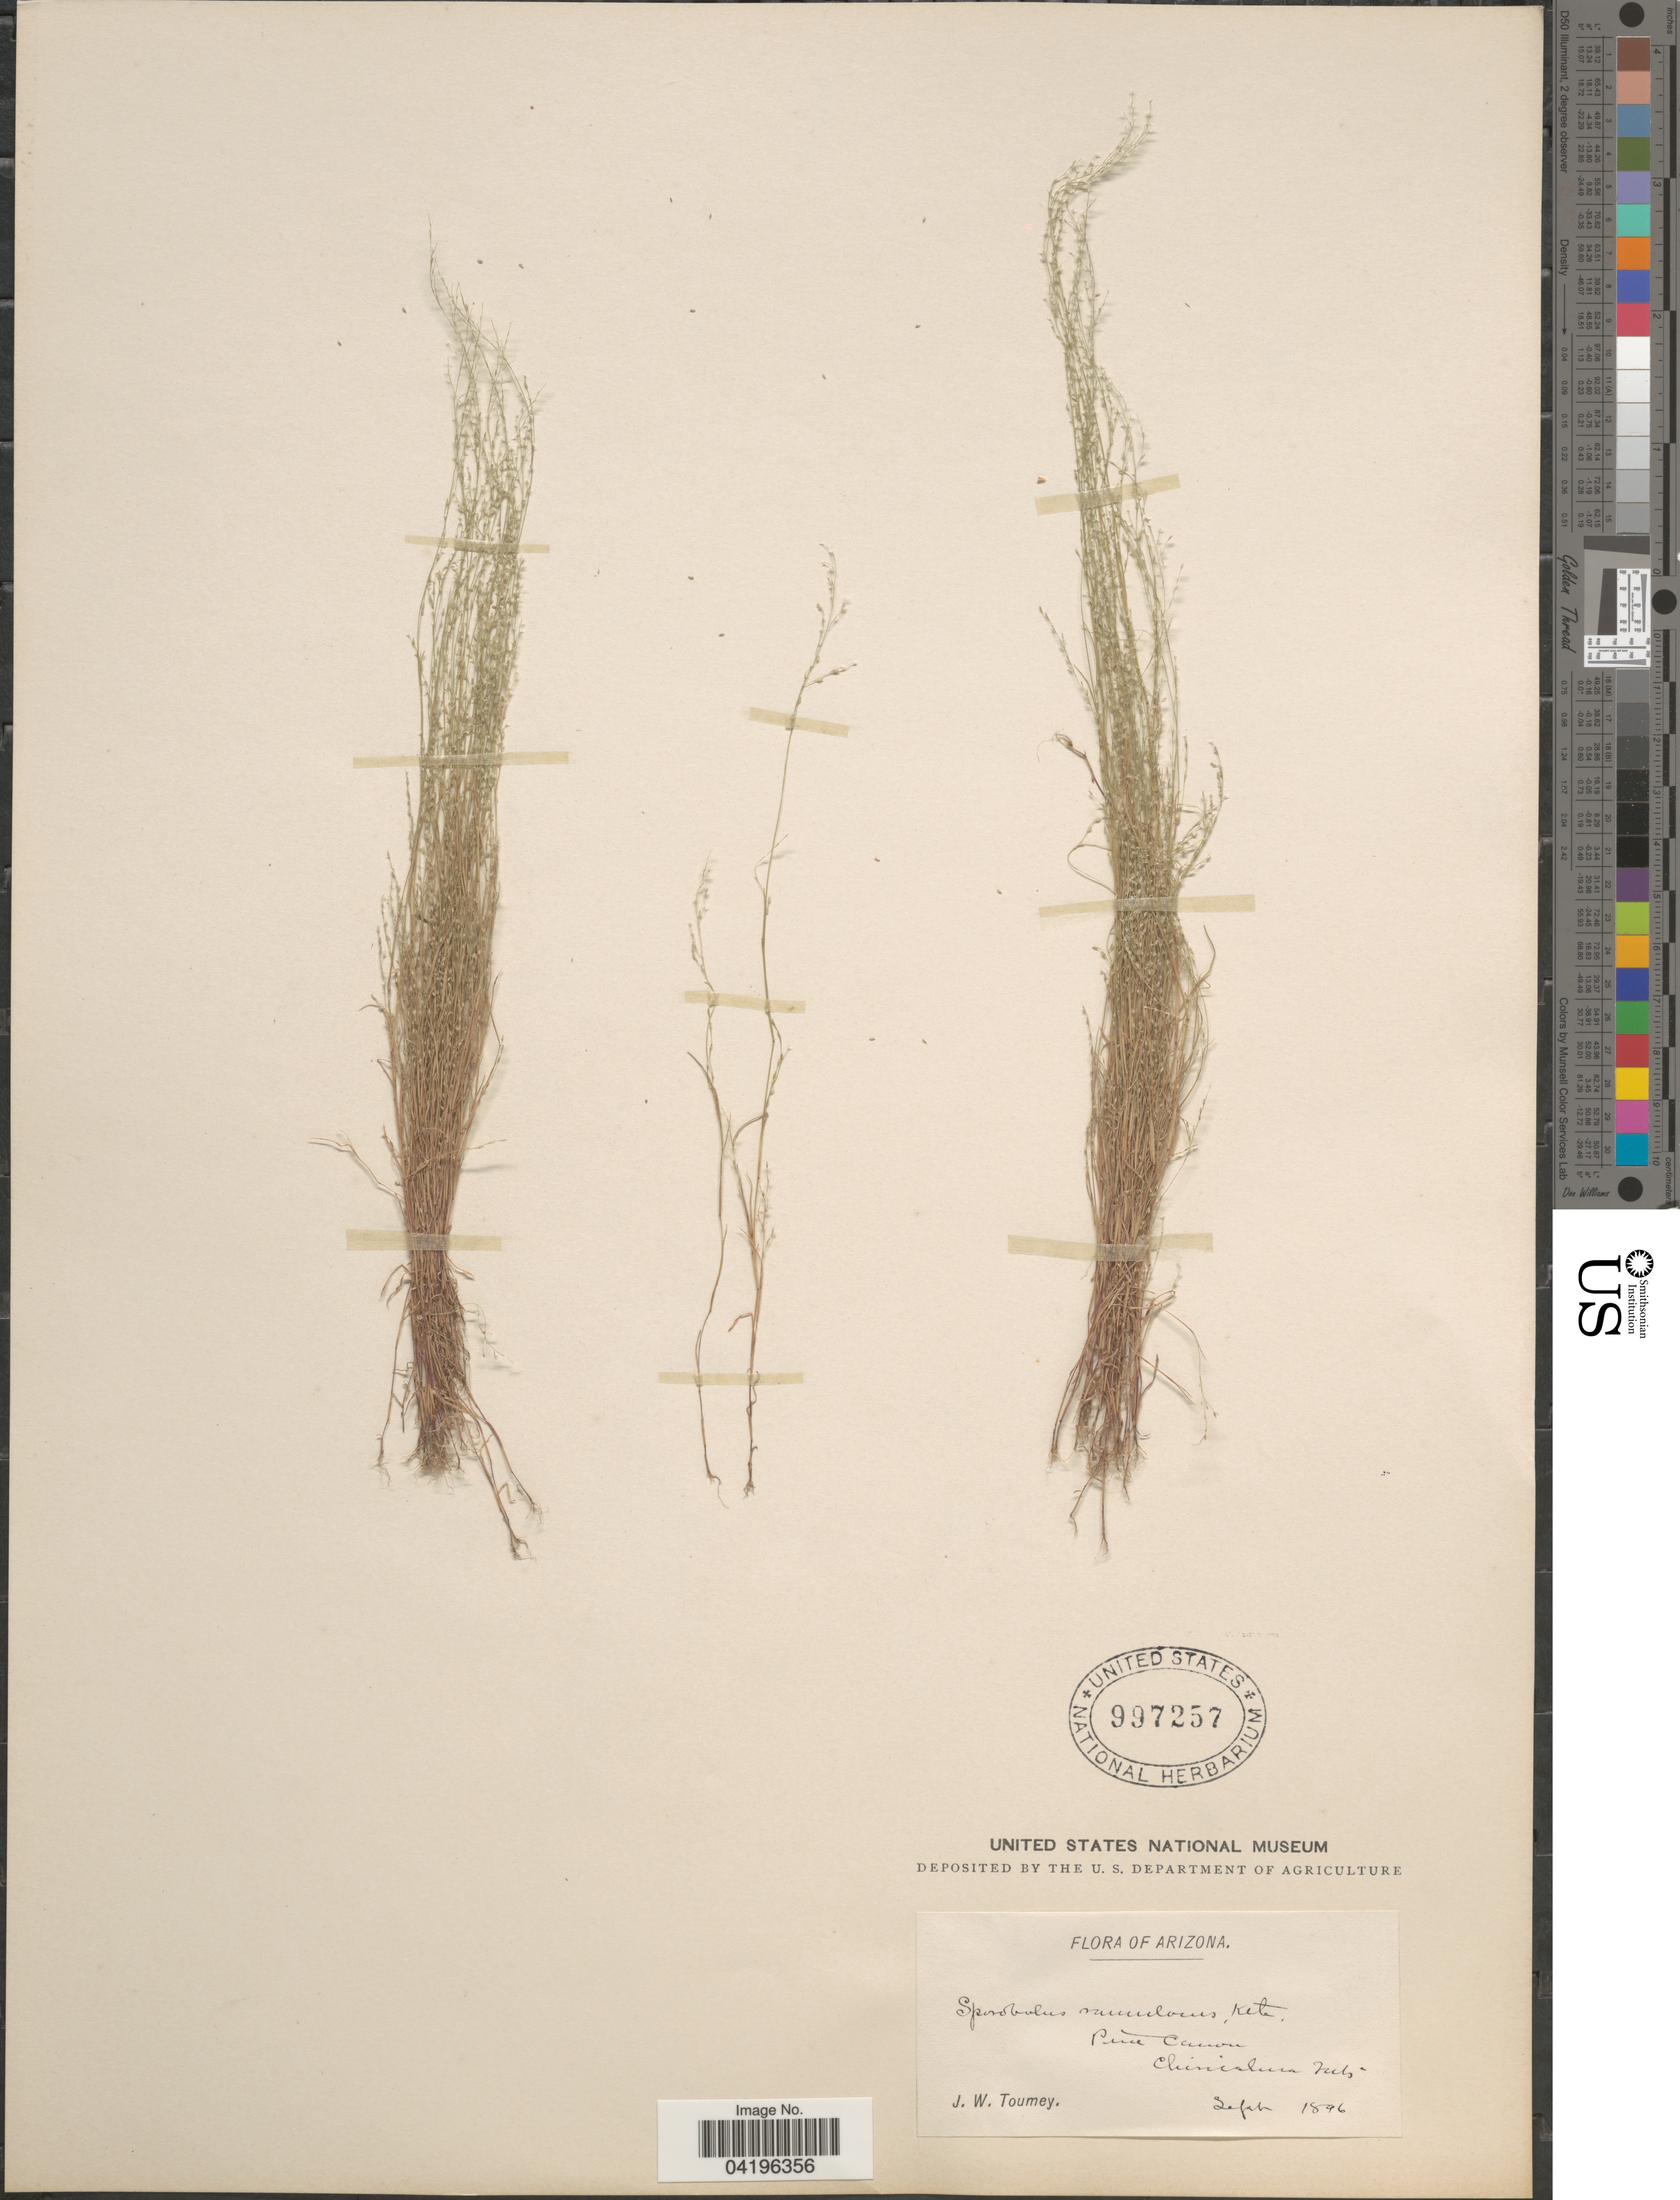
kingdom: Plantae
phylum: Tracheophyta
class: Liliopsida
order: Poales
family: Poaceae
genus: Muhlenbergia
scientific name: Muhlenbergia ramulosa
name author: (Kunth) Swallen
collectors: J. W. Toumey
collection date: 1896-09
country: United States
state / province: Arizona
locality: Pine Canon. Chiricahua Mts.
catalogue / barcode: US 997257